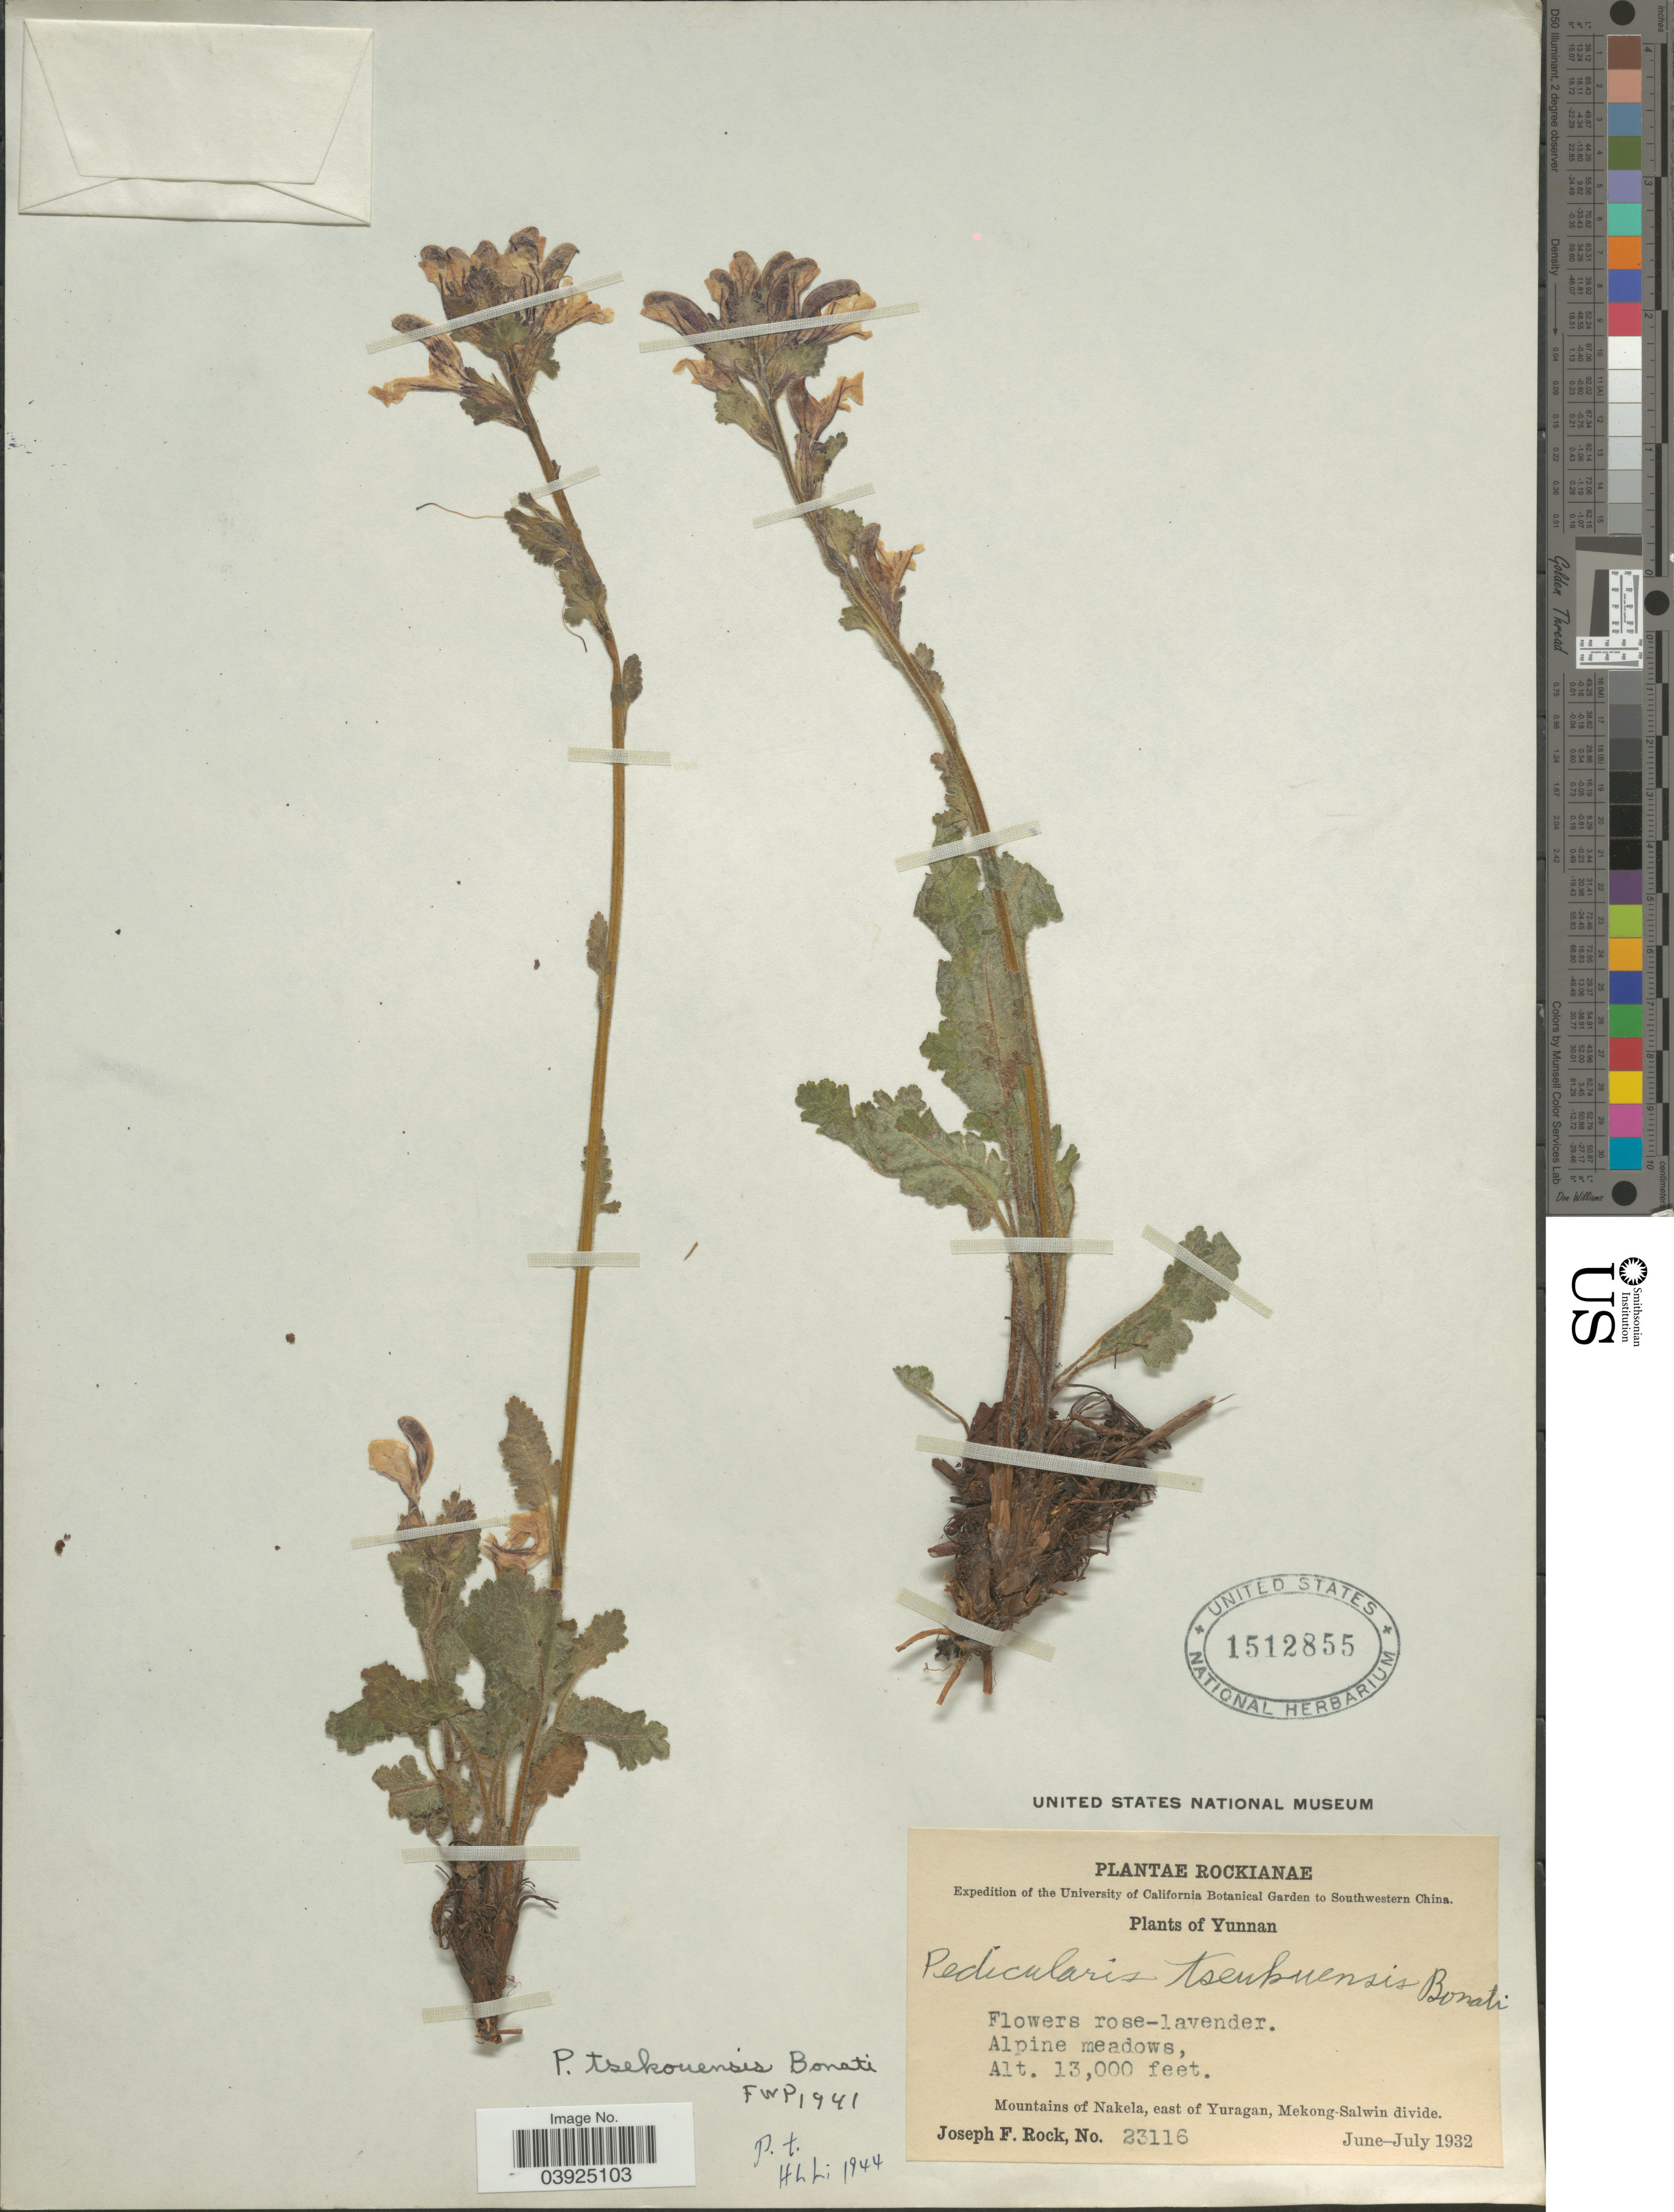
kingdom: Plantae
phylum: Tracheophyta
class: Magnoliopsida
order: Lamiales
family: Orobanchaceae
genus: Pedicularis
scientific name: Pedicularis tsekouensis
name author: Bonati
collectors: J. F. Rock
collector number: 23116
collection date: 1932-06/1932-07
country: China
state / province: Yunnan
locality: Mountains of Nakela, east of Yuragan, Mekong-Salwin divide.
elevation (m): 3962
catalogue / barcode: US 1512855